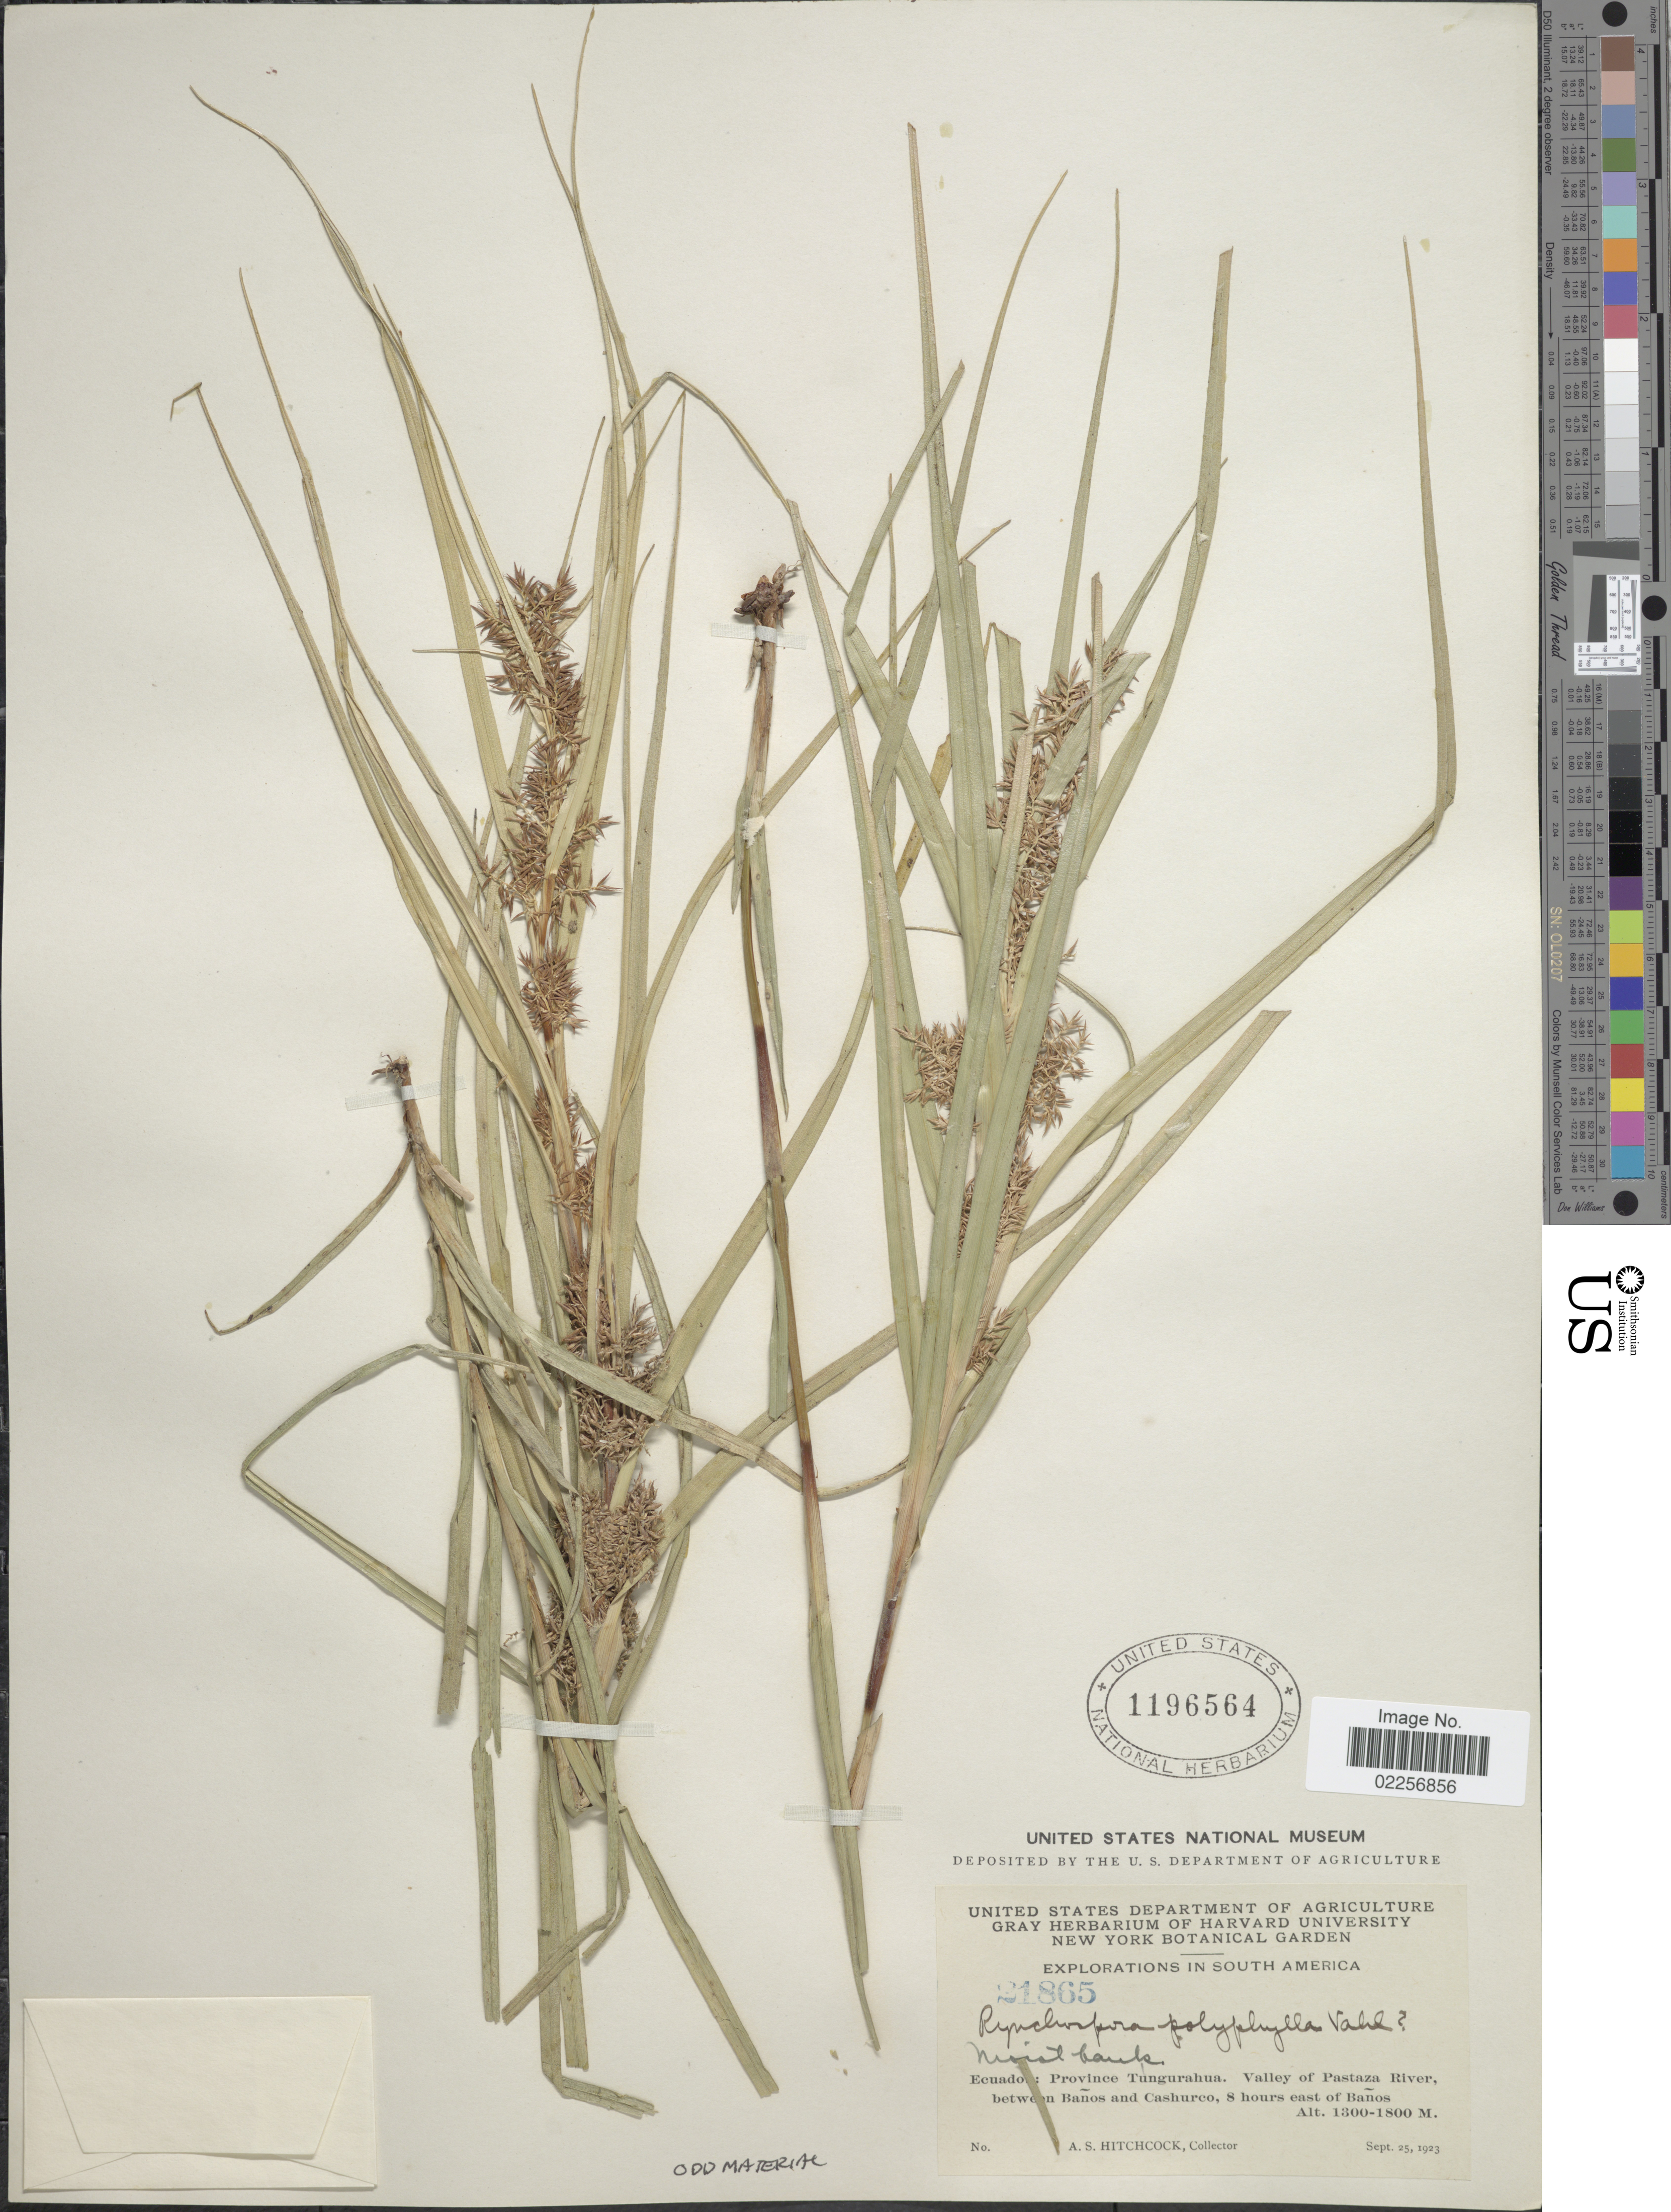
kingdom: Plantae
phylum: Tracheophyta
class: Liliopsida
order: Poales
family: Cyperaceae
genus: Rhynchospora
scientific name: Rhynchospora polyphylla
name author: (Vahl) Vahl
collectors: A. S. Hitchcock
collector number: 21865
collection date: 1923-09-25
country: Ecuador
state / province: Tungurahua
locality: Valley of Pastaza River, between Banos and Cashurco, 8 hours east of Banos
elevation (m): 1300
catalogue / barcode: US 1196564